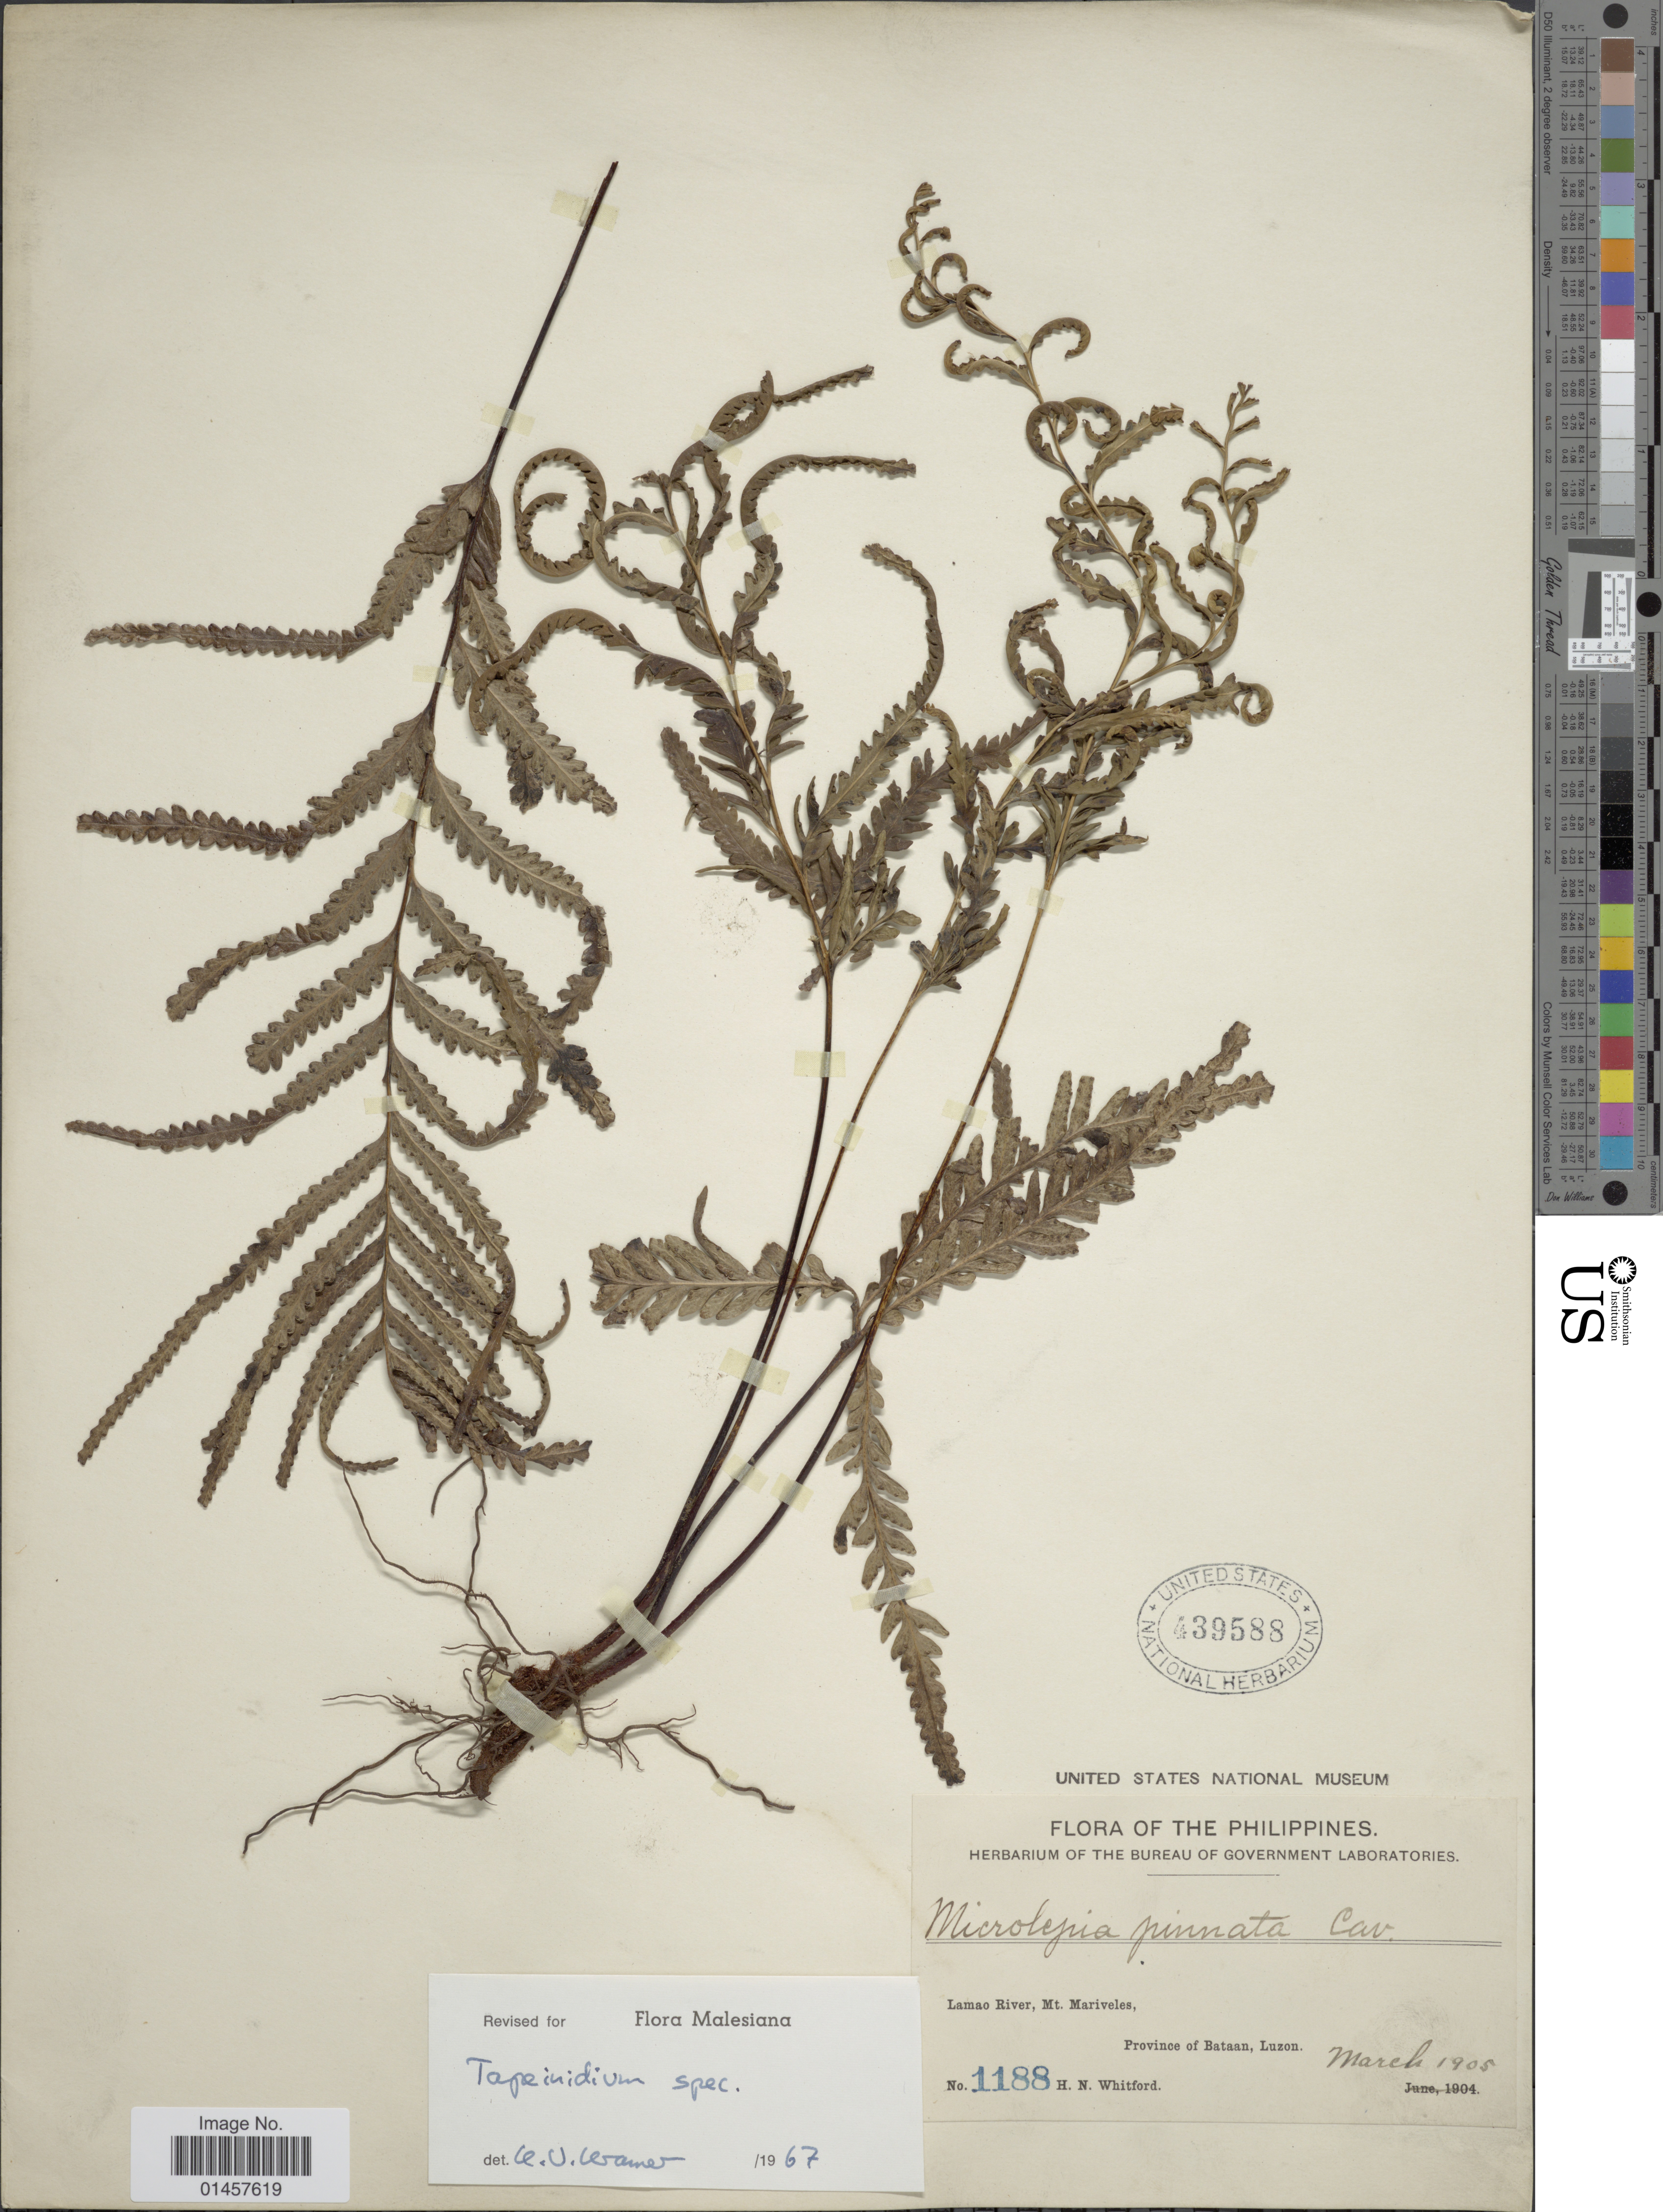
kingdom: Plantae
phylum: Tracheophyta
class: Polypodiopsida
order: Polypodiales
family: Lindsaeaceae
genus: Tapeinidium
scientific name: Tapeinidium luzonicum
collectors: H. N. Whitford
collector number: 118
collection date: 1905-03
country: Philippines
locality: Lamao River,Mt. Mariveles, Province of Bataan, Luzon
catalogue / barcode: US 439588